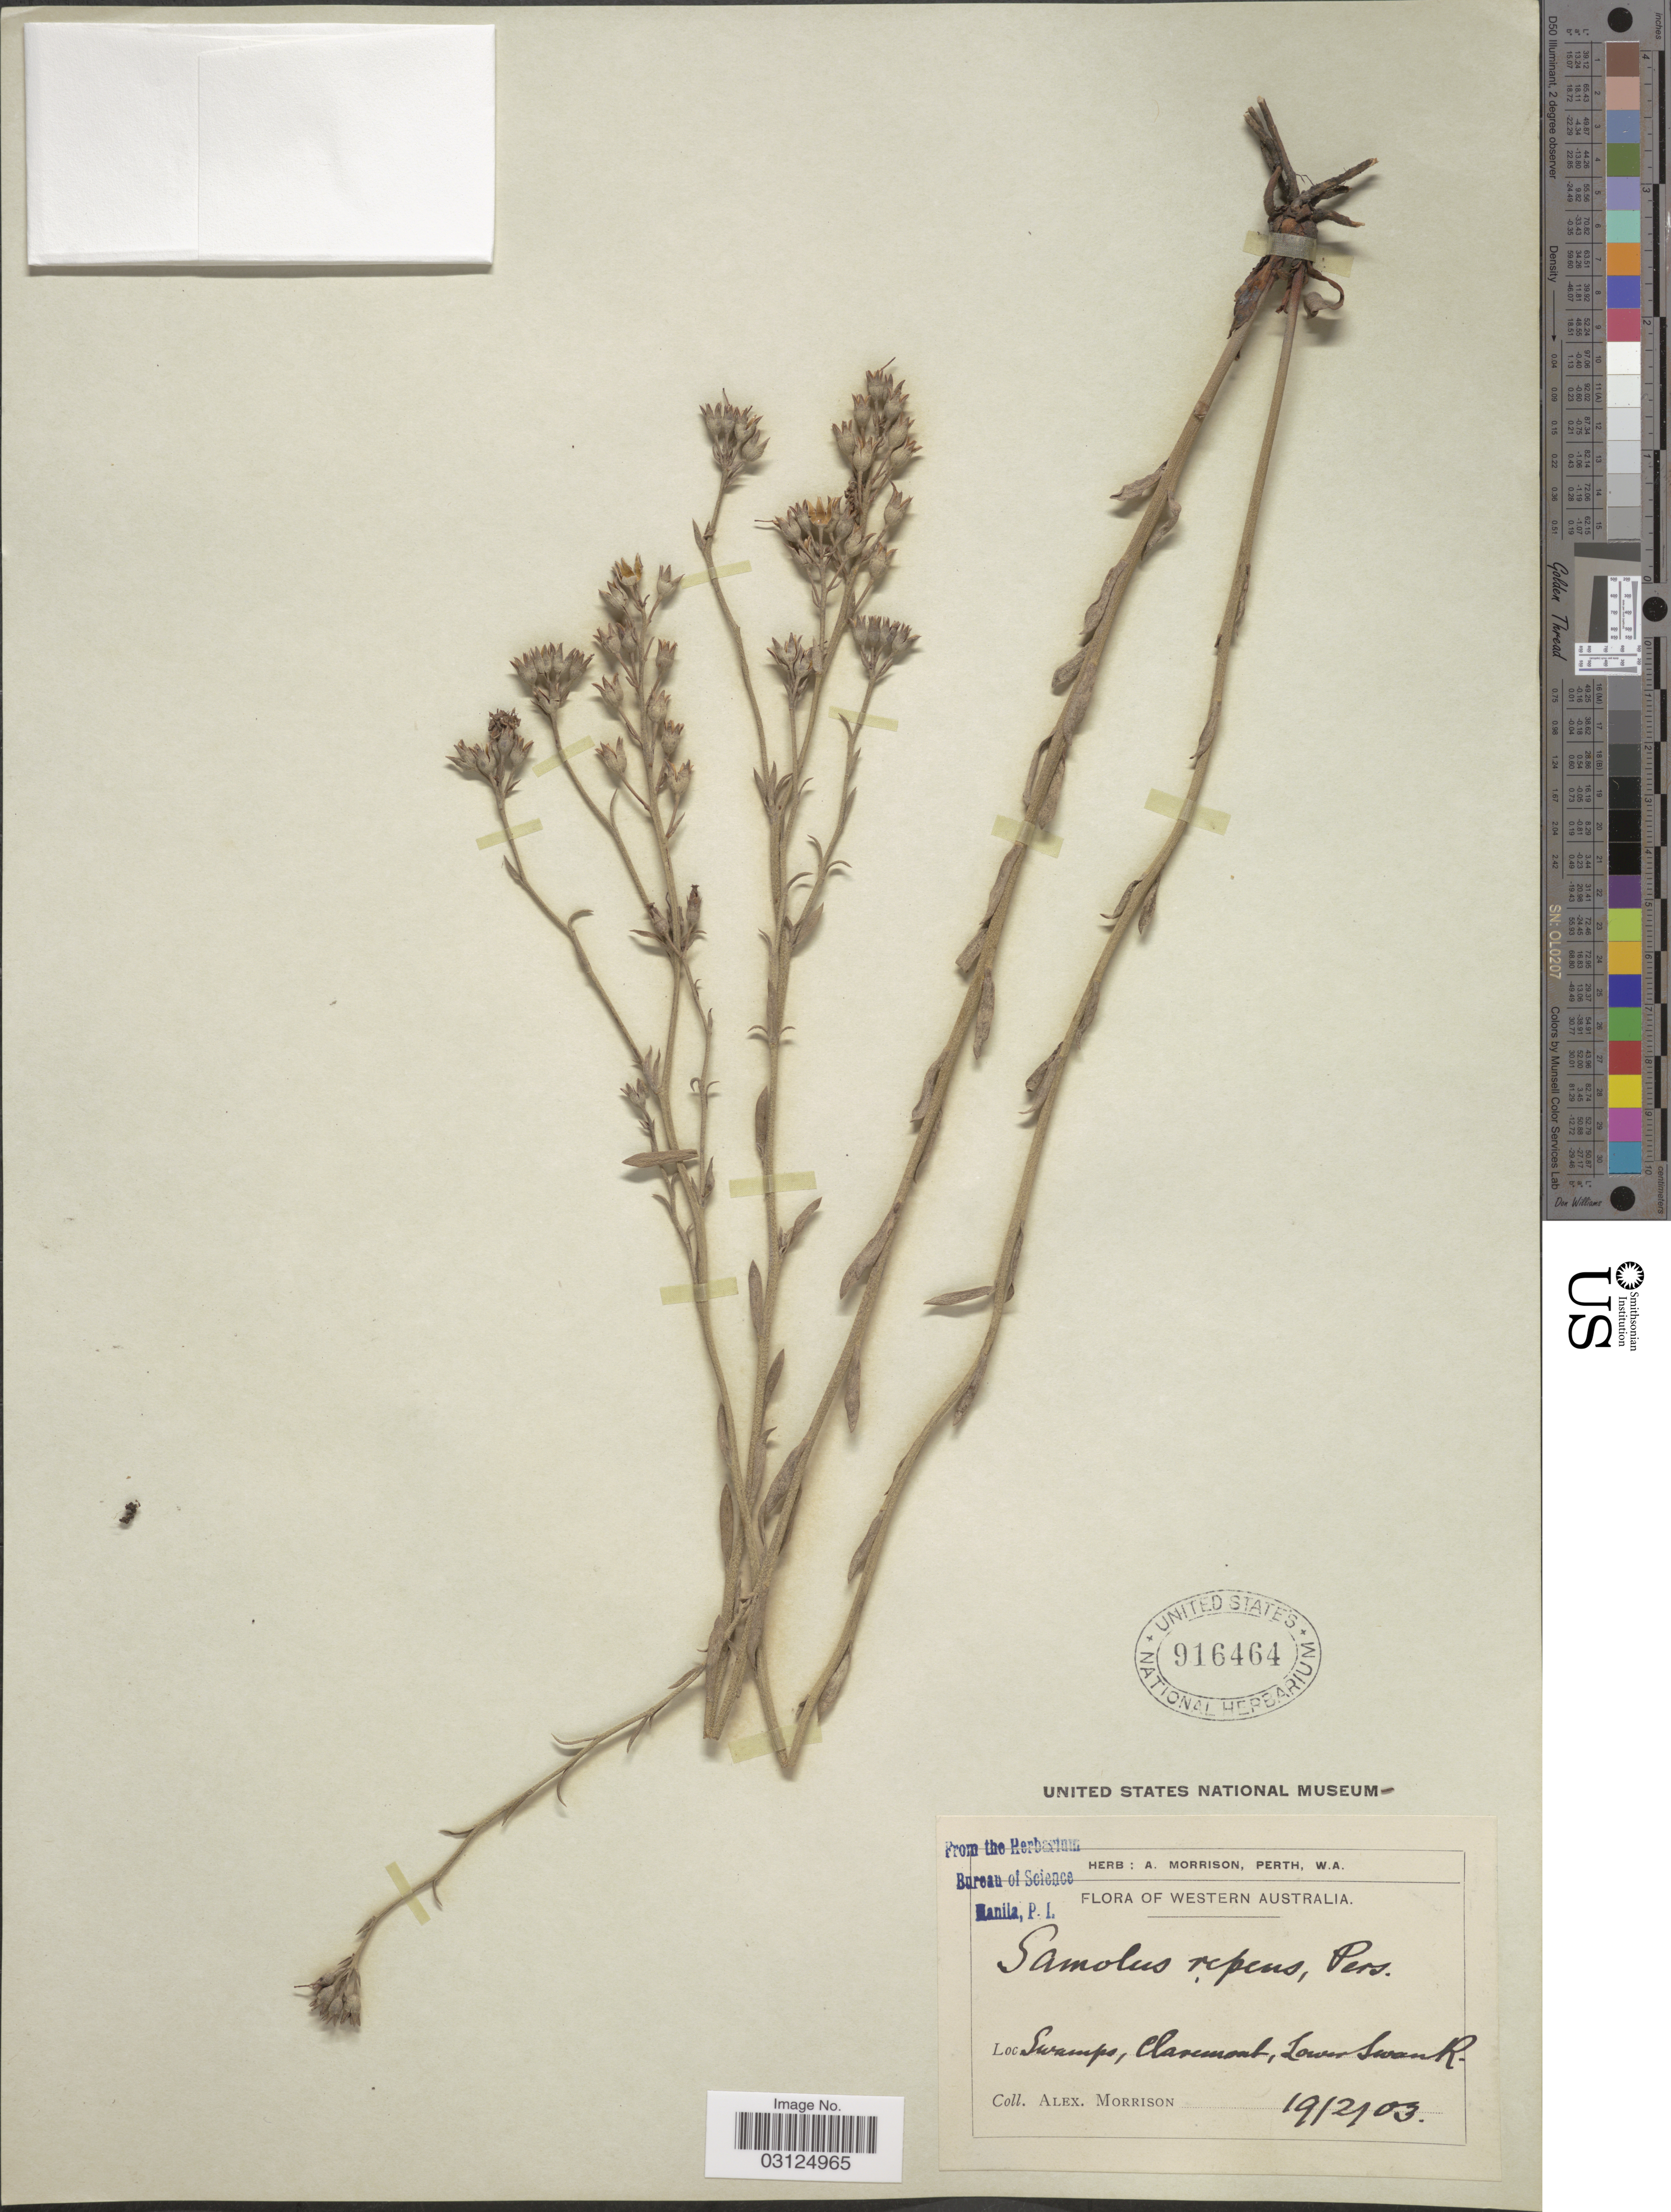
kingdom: Plantae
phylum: Tracheophyta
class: Magnoliopsida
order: Ericales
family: Primulaceae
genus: Samolus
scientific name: Samolus repens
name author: (J.R. Forst. & G. Forst.) Pers.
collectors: A. Morrison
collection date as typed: Transcribed d/m/y: 19/2/3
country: Australia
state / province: Western Australia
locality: Swamps, Claremont, Lower Swan R.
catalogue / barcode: US 916464